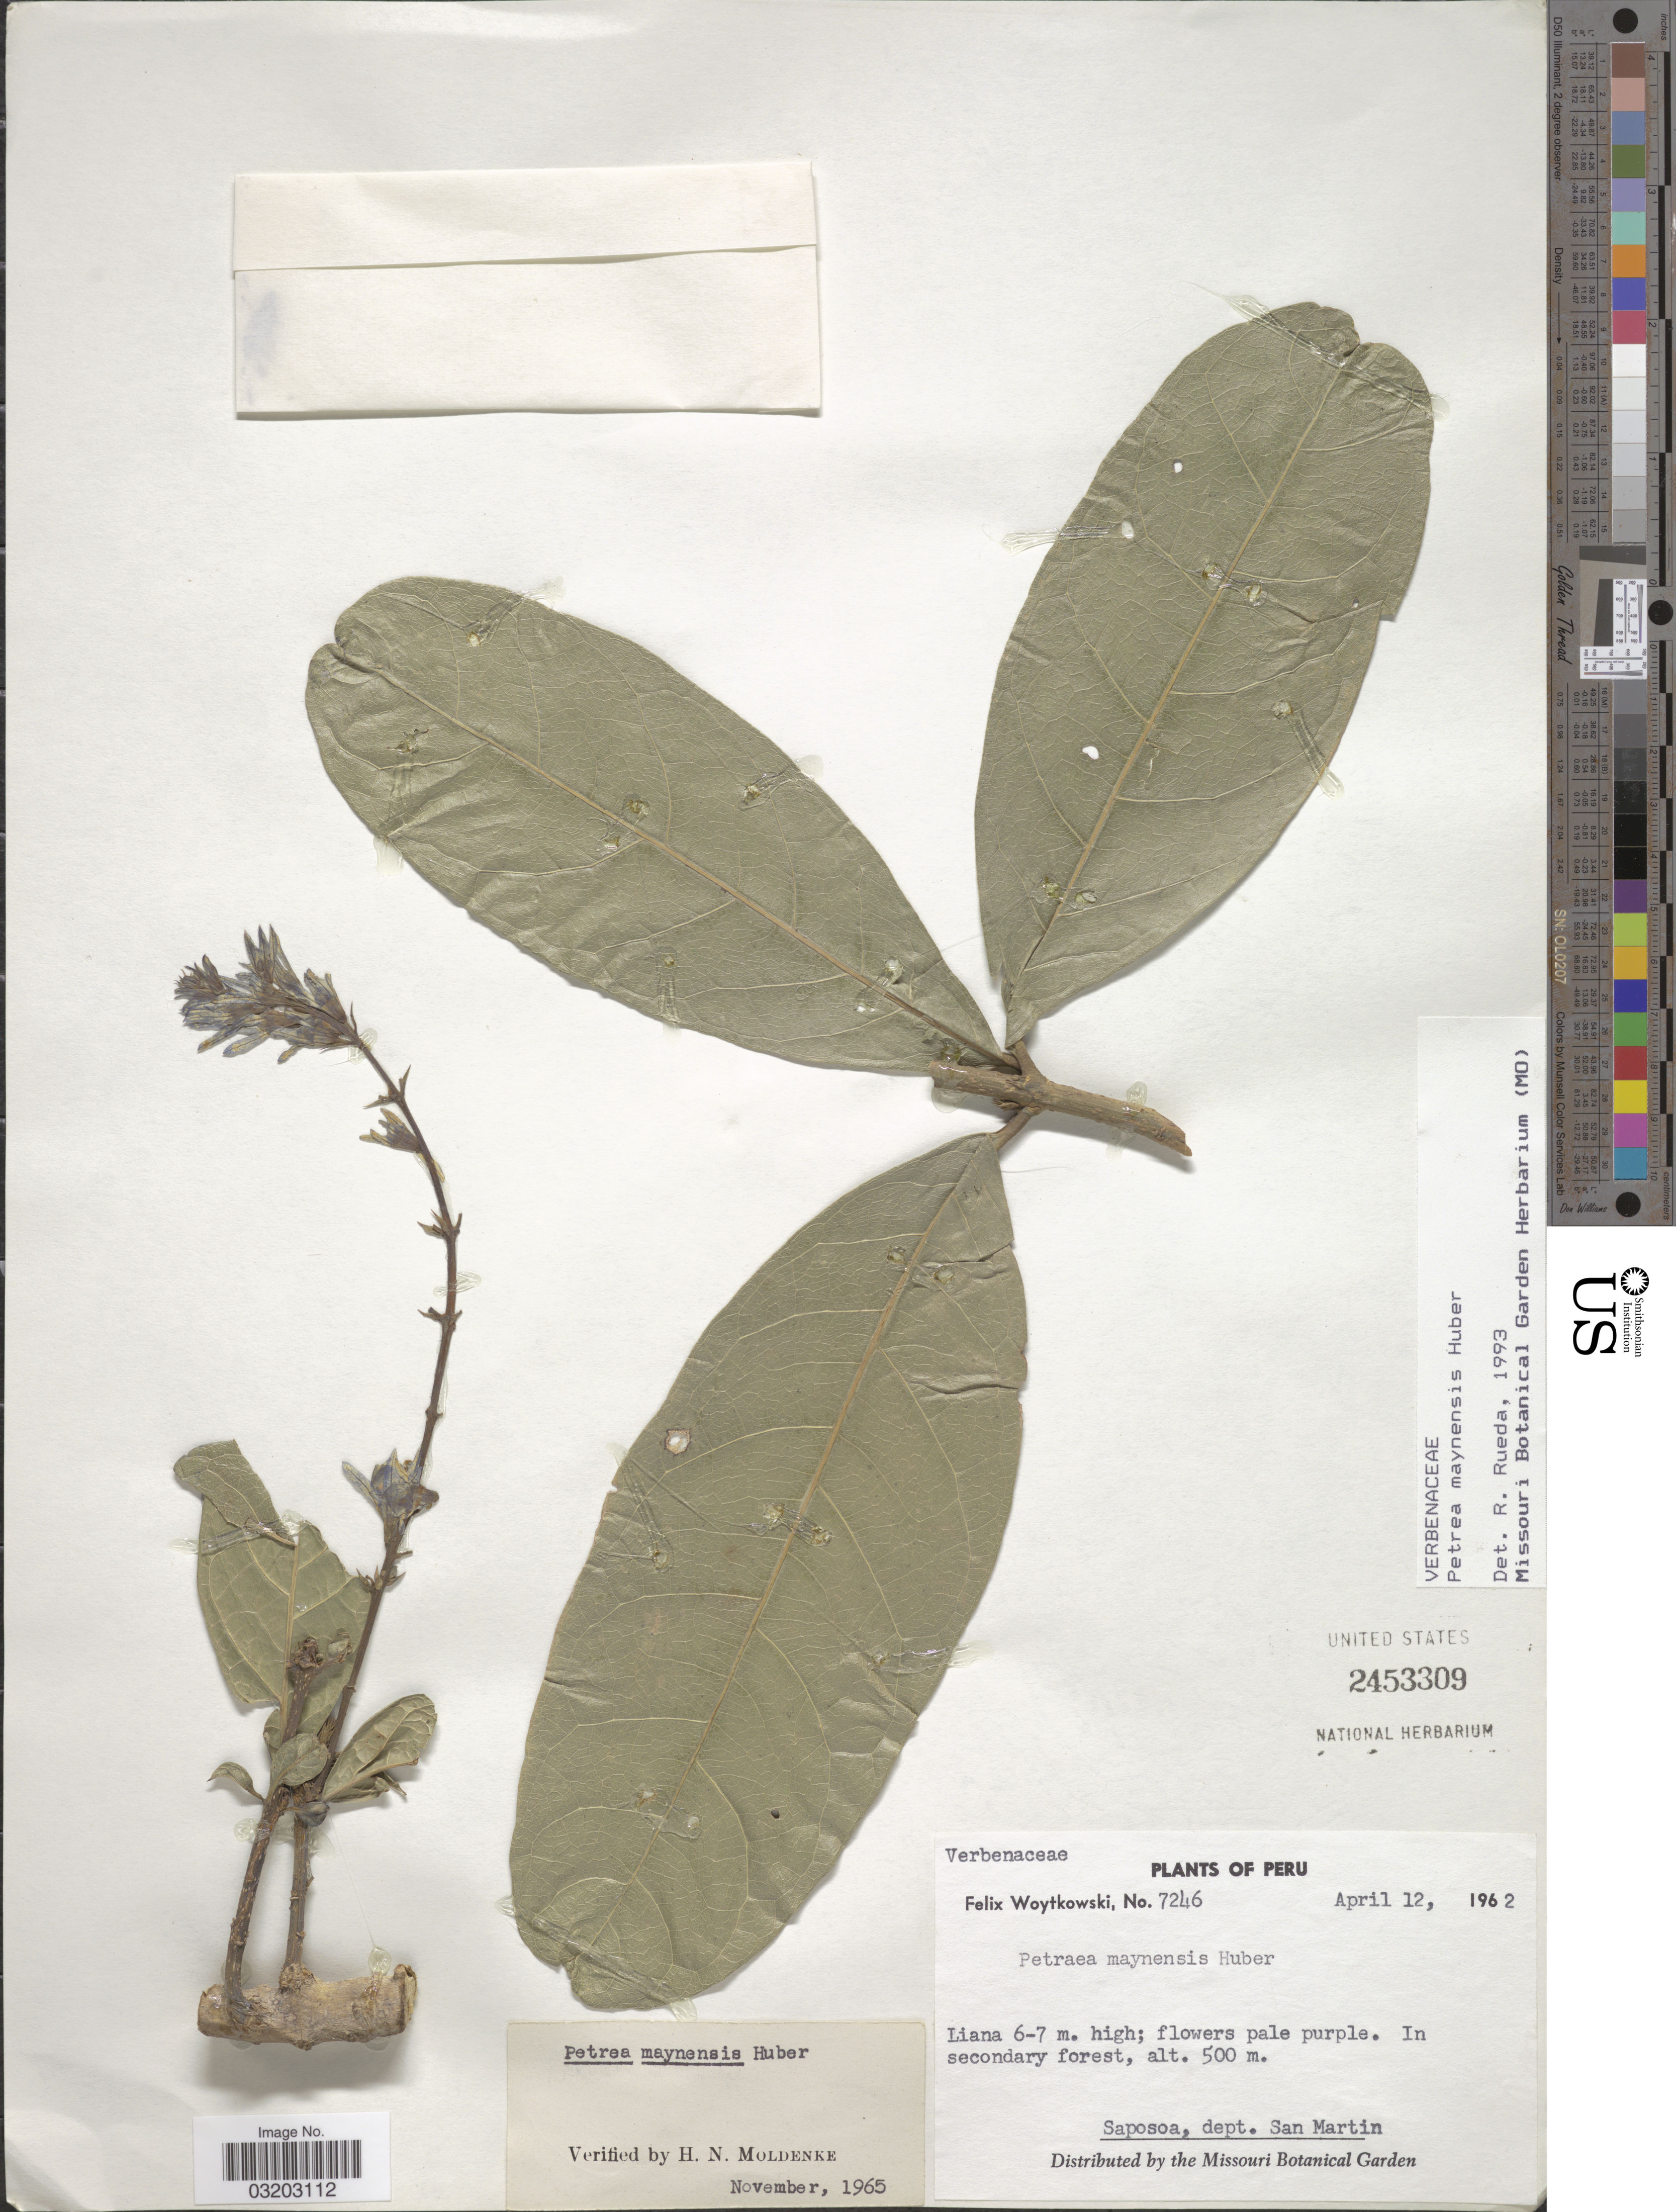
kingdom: Plantae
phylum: Tracheophyta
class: Magnoliopsida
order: Lamiales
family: Verbenaceae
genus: Petrea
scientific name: Petrea maynensis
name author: Huber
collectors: F. Woytkowski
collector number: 7246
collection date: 1962-04-12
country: Peru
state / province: San Martín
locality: Saposoa, dept. San Martin.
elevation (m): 500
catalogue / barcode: US 2453309